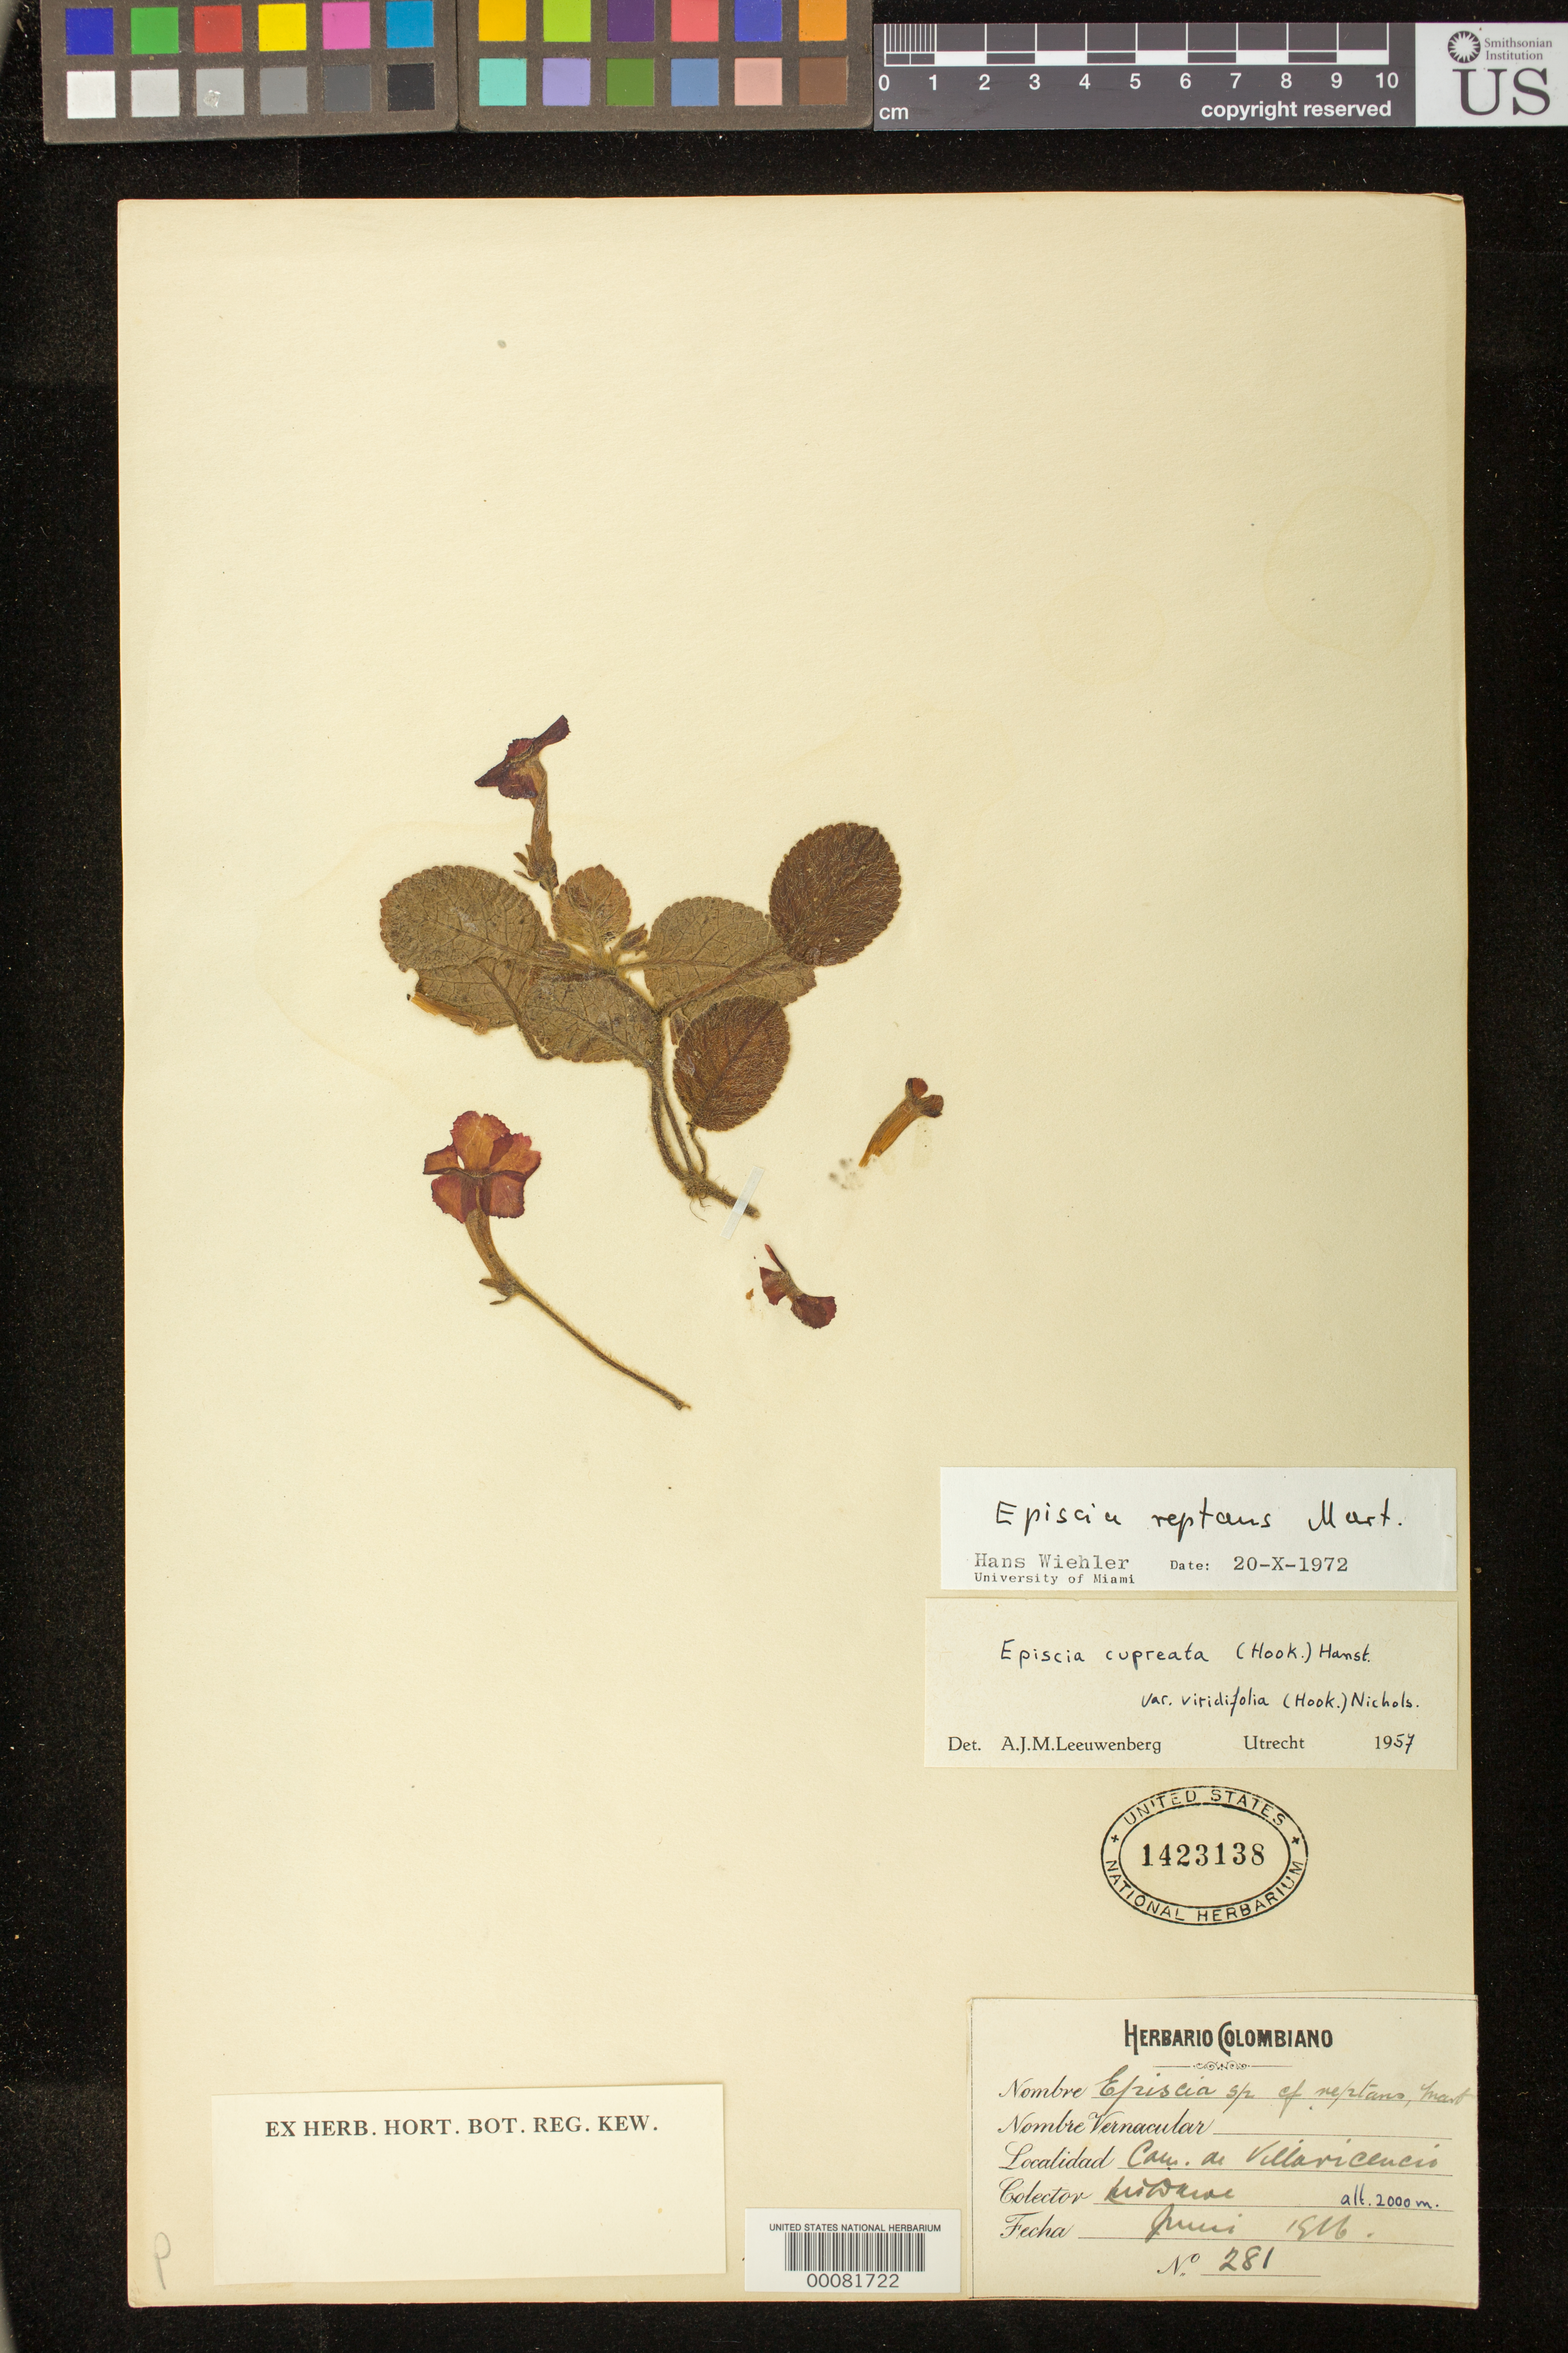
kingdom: Plantae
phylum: Tracheophyta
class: Magnoliopsida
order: Lamiales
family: Gesneriaceae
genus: Episcia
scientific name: Episcia reptans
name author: Mart.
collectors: M. T. Dawe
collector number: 281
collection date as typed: Jun 1916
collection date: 1916-06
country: Colombia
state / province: Meta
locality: Villavicencio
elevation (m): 2000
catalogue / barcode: US 1423138